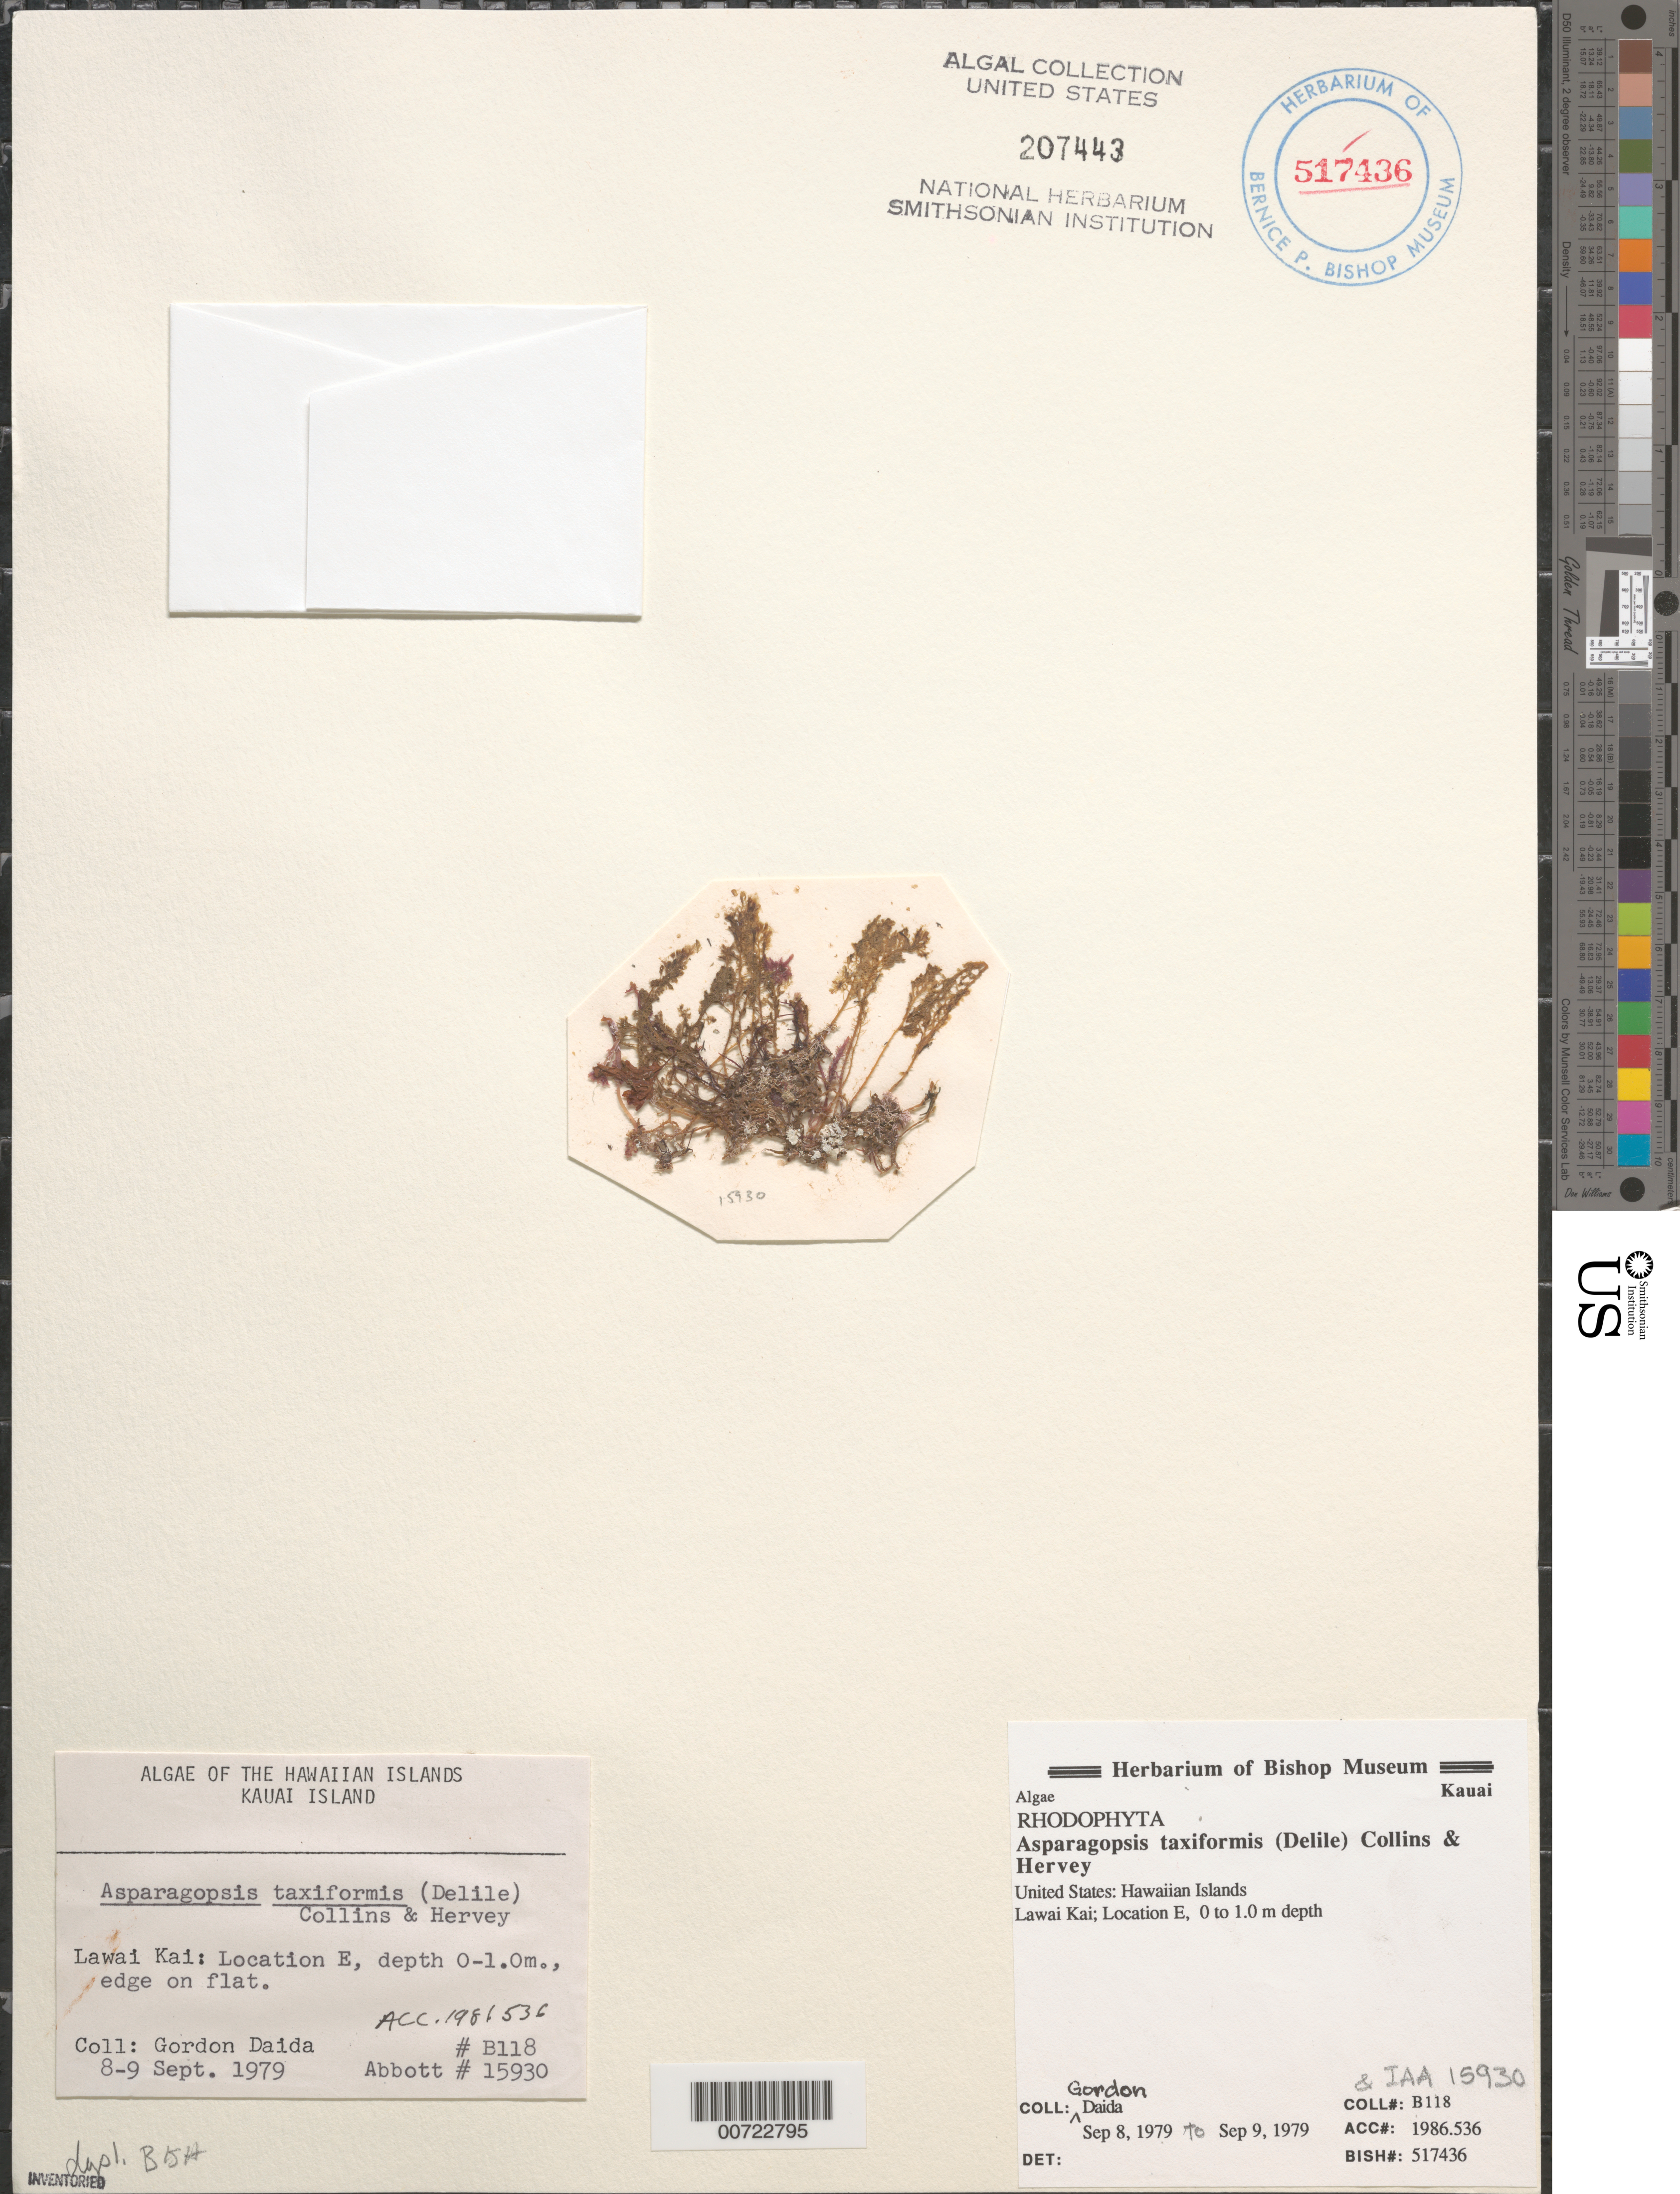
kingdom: Plantae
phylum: Rhodophyta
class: Florideophyceae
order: Bonnemaisoniales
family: Bonnemaisoniaceae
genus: Asparagopsis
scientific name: Asparagopsis taxiformis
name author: (Delile) Trevis.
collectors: G. Daida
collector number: B118 & IAA 15930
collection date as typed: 08 Sep 1979 to 09 Sep 1979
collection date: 1979-09-08/1979-09-09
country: United States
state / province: Hawaii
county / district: Kauai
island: Kaua'i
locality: Lawai Kai, Location E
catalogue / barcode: US 207443